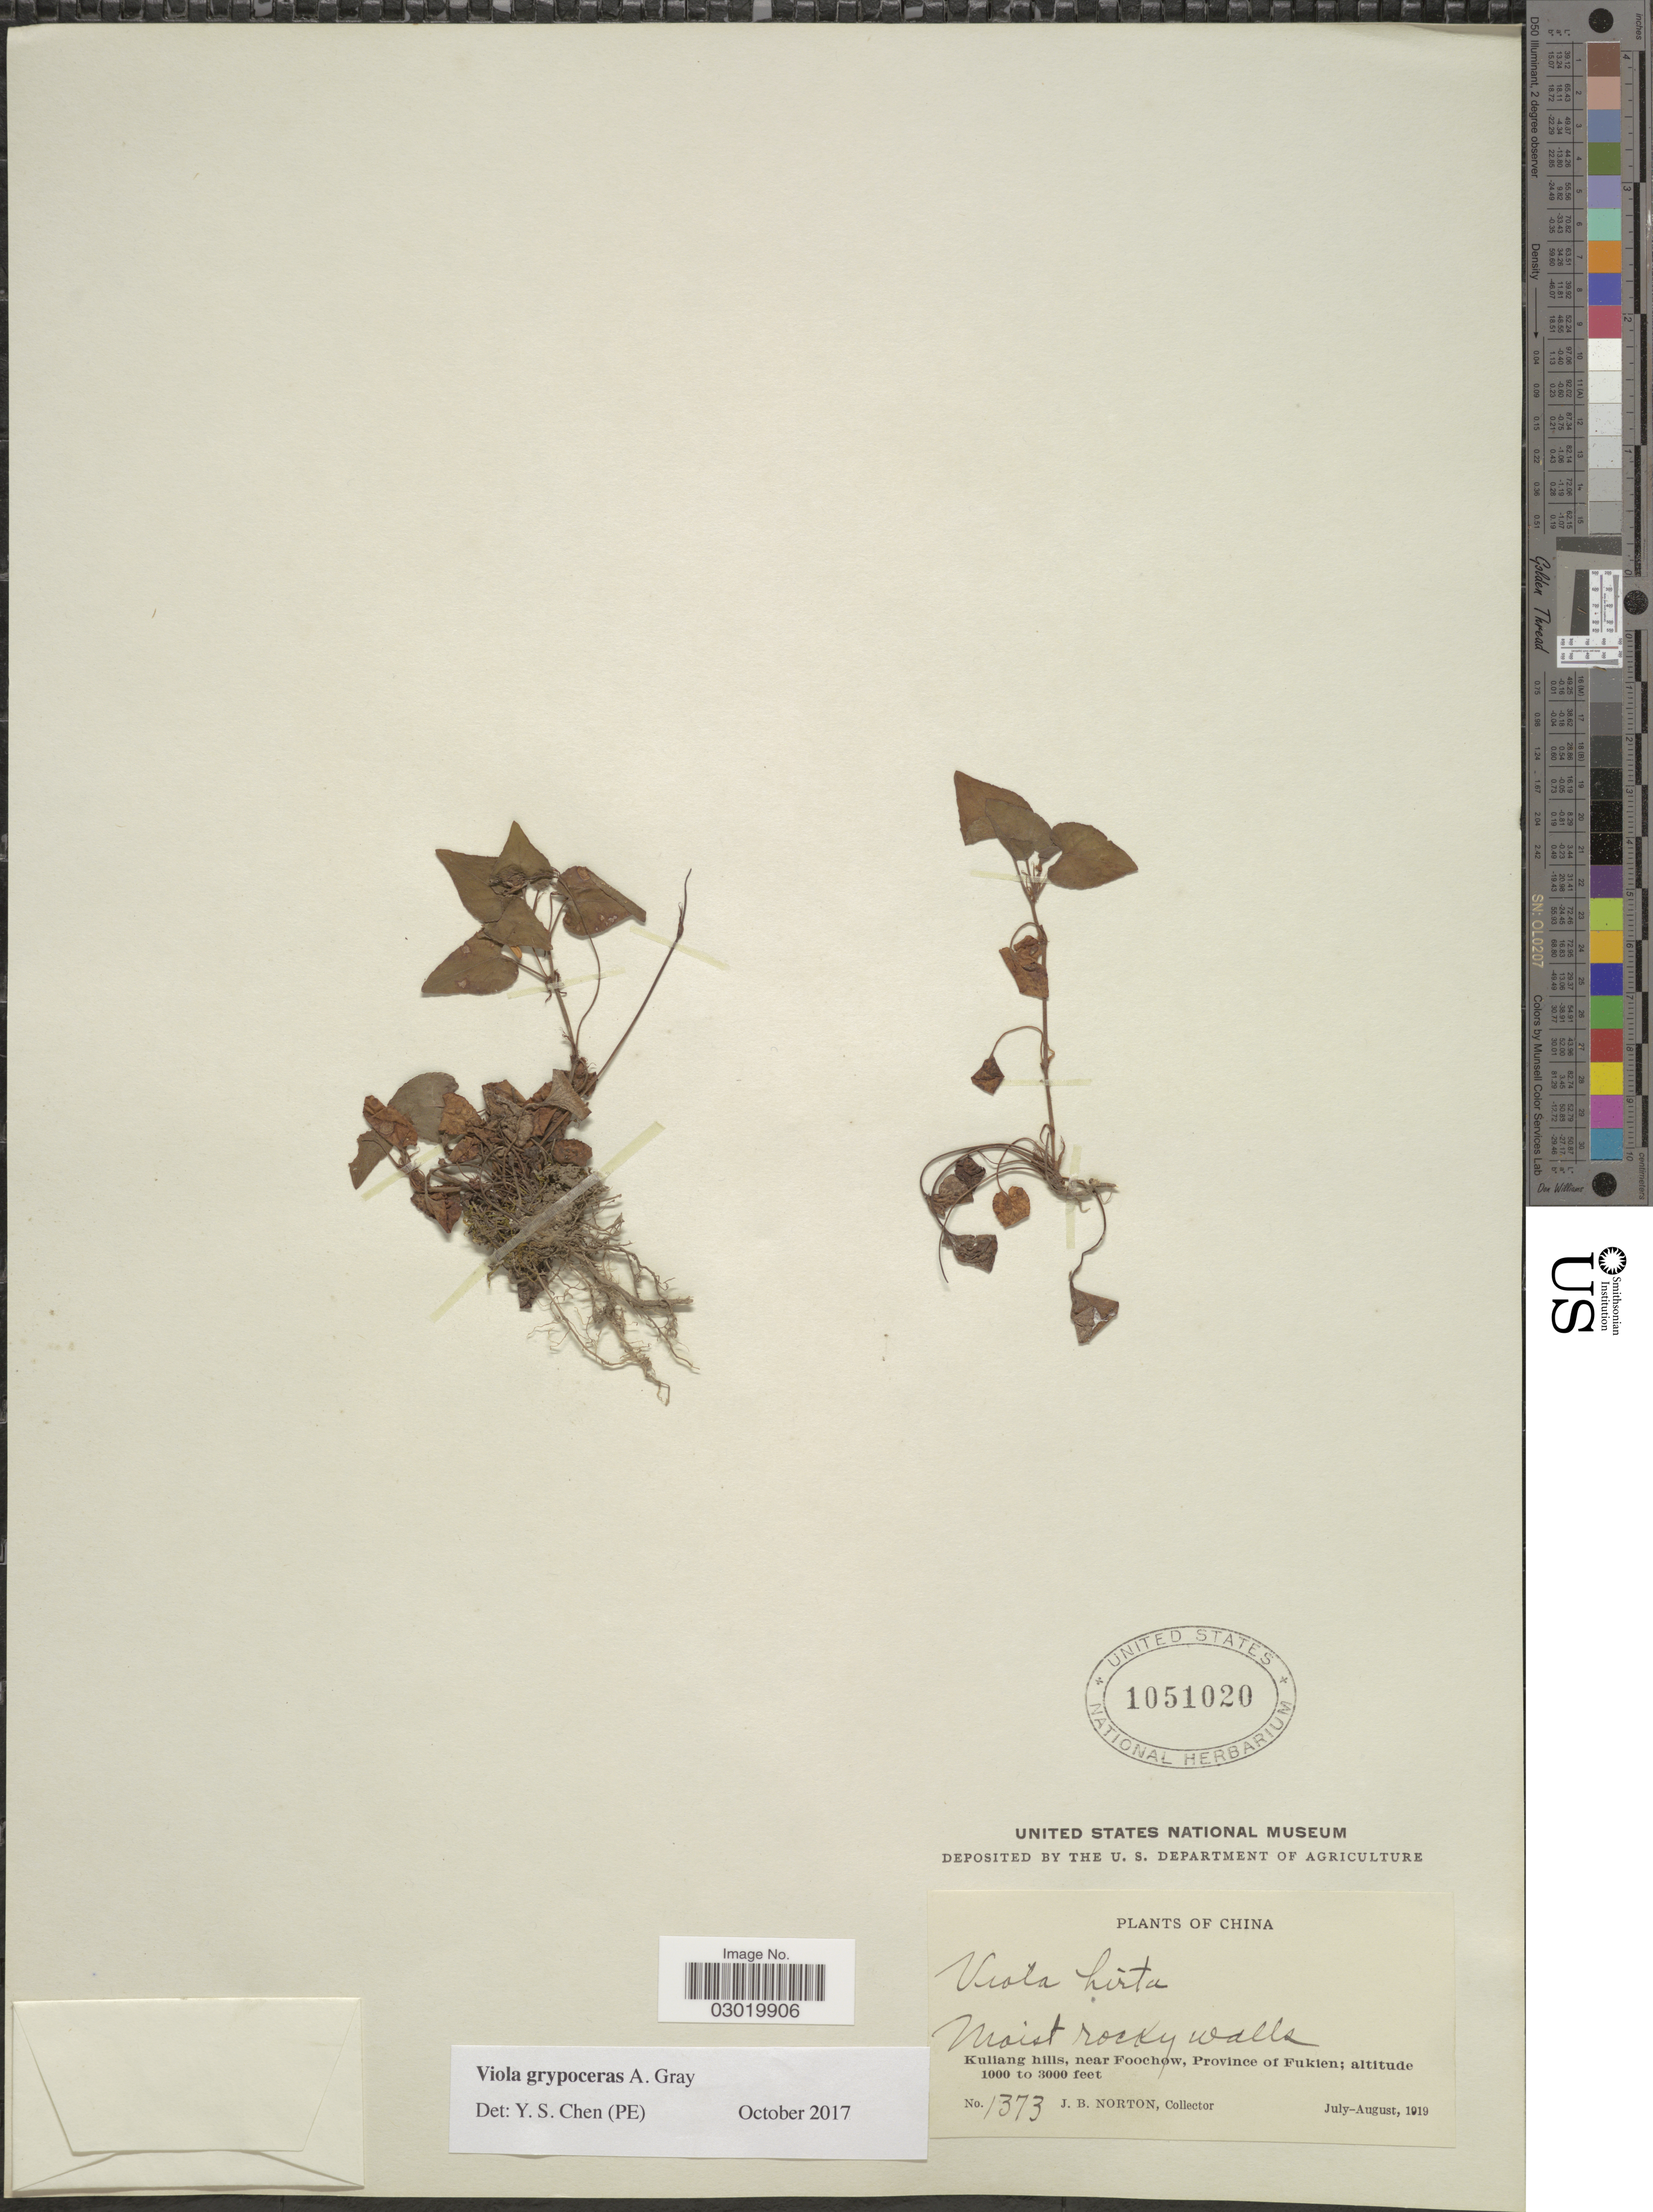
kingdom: Plantae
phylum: Tracheophyta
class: Magnoliopsida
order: Malpighiales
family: Violaceae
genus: Viola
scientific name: Viola grypoceras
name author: A. Gray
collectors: J. B. Norton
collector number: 1373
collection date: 1919-07/1919-08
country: China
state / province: Fujian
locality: Kuliang hills, near Foochow, Province of Fukien.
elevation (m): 305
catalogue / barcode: US 1051020